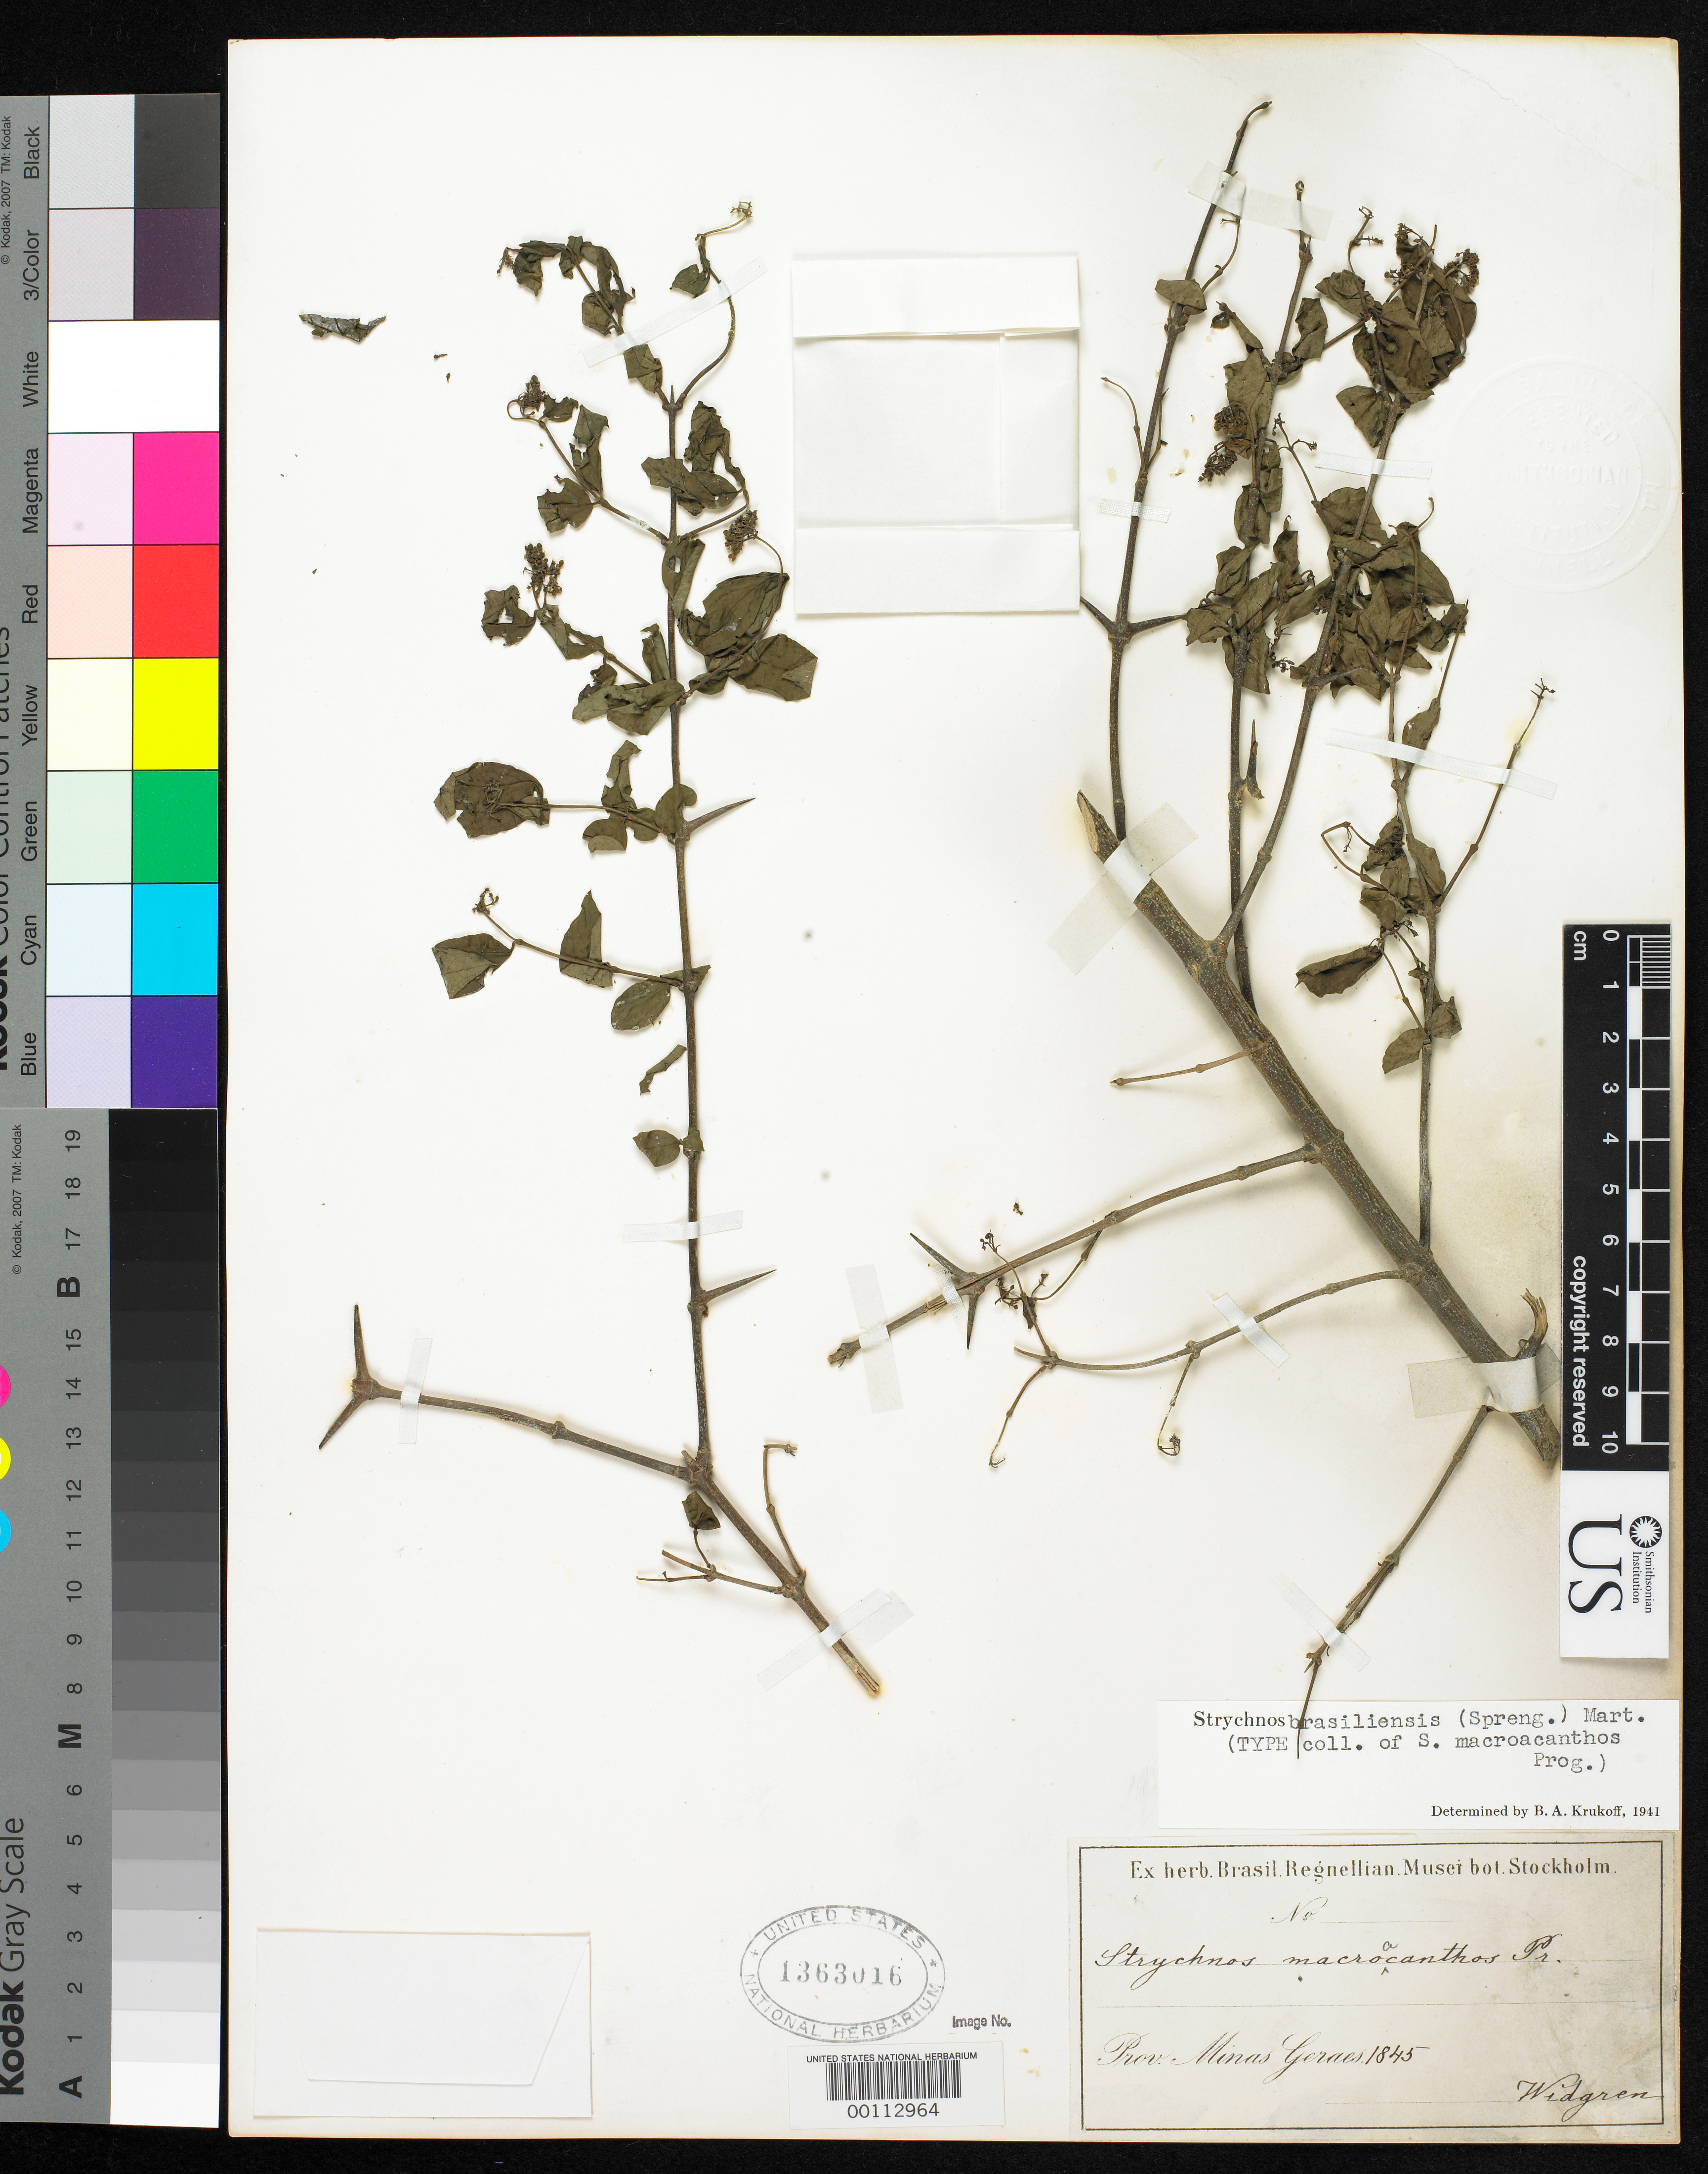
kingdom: Plantae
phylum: Tracheophyta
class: Magnoliopsida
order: Gentianales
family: Loganiaceae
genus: Strychnos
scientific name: Strychnos macroacanthos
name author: Progel in Mart.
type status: Isotype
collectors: J. Widgren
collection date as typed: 1845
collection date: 1845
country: Brazil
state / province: Minas Gerais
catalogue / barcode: US 1363016